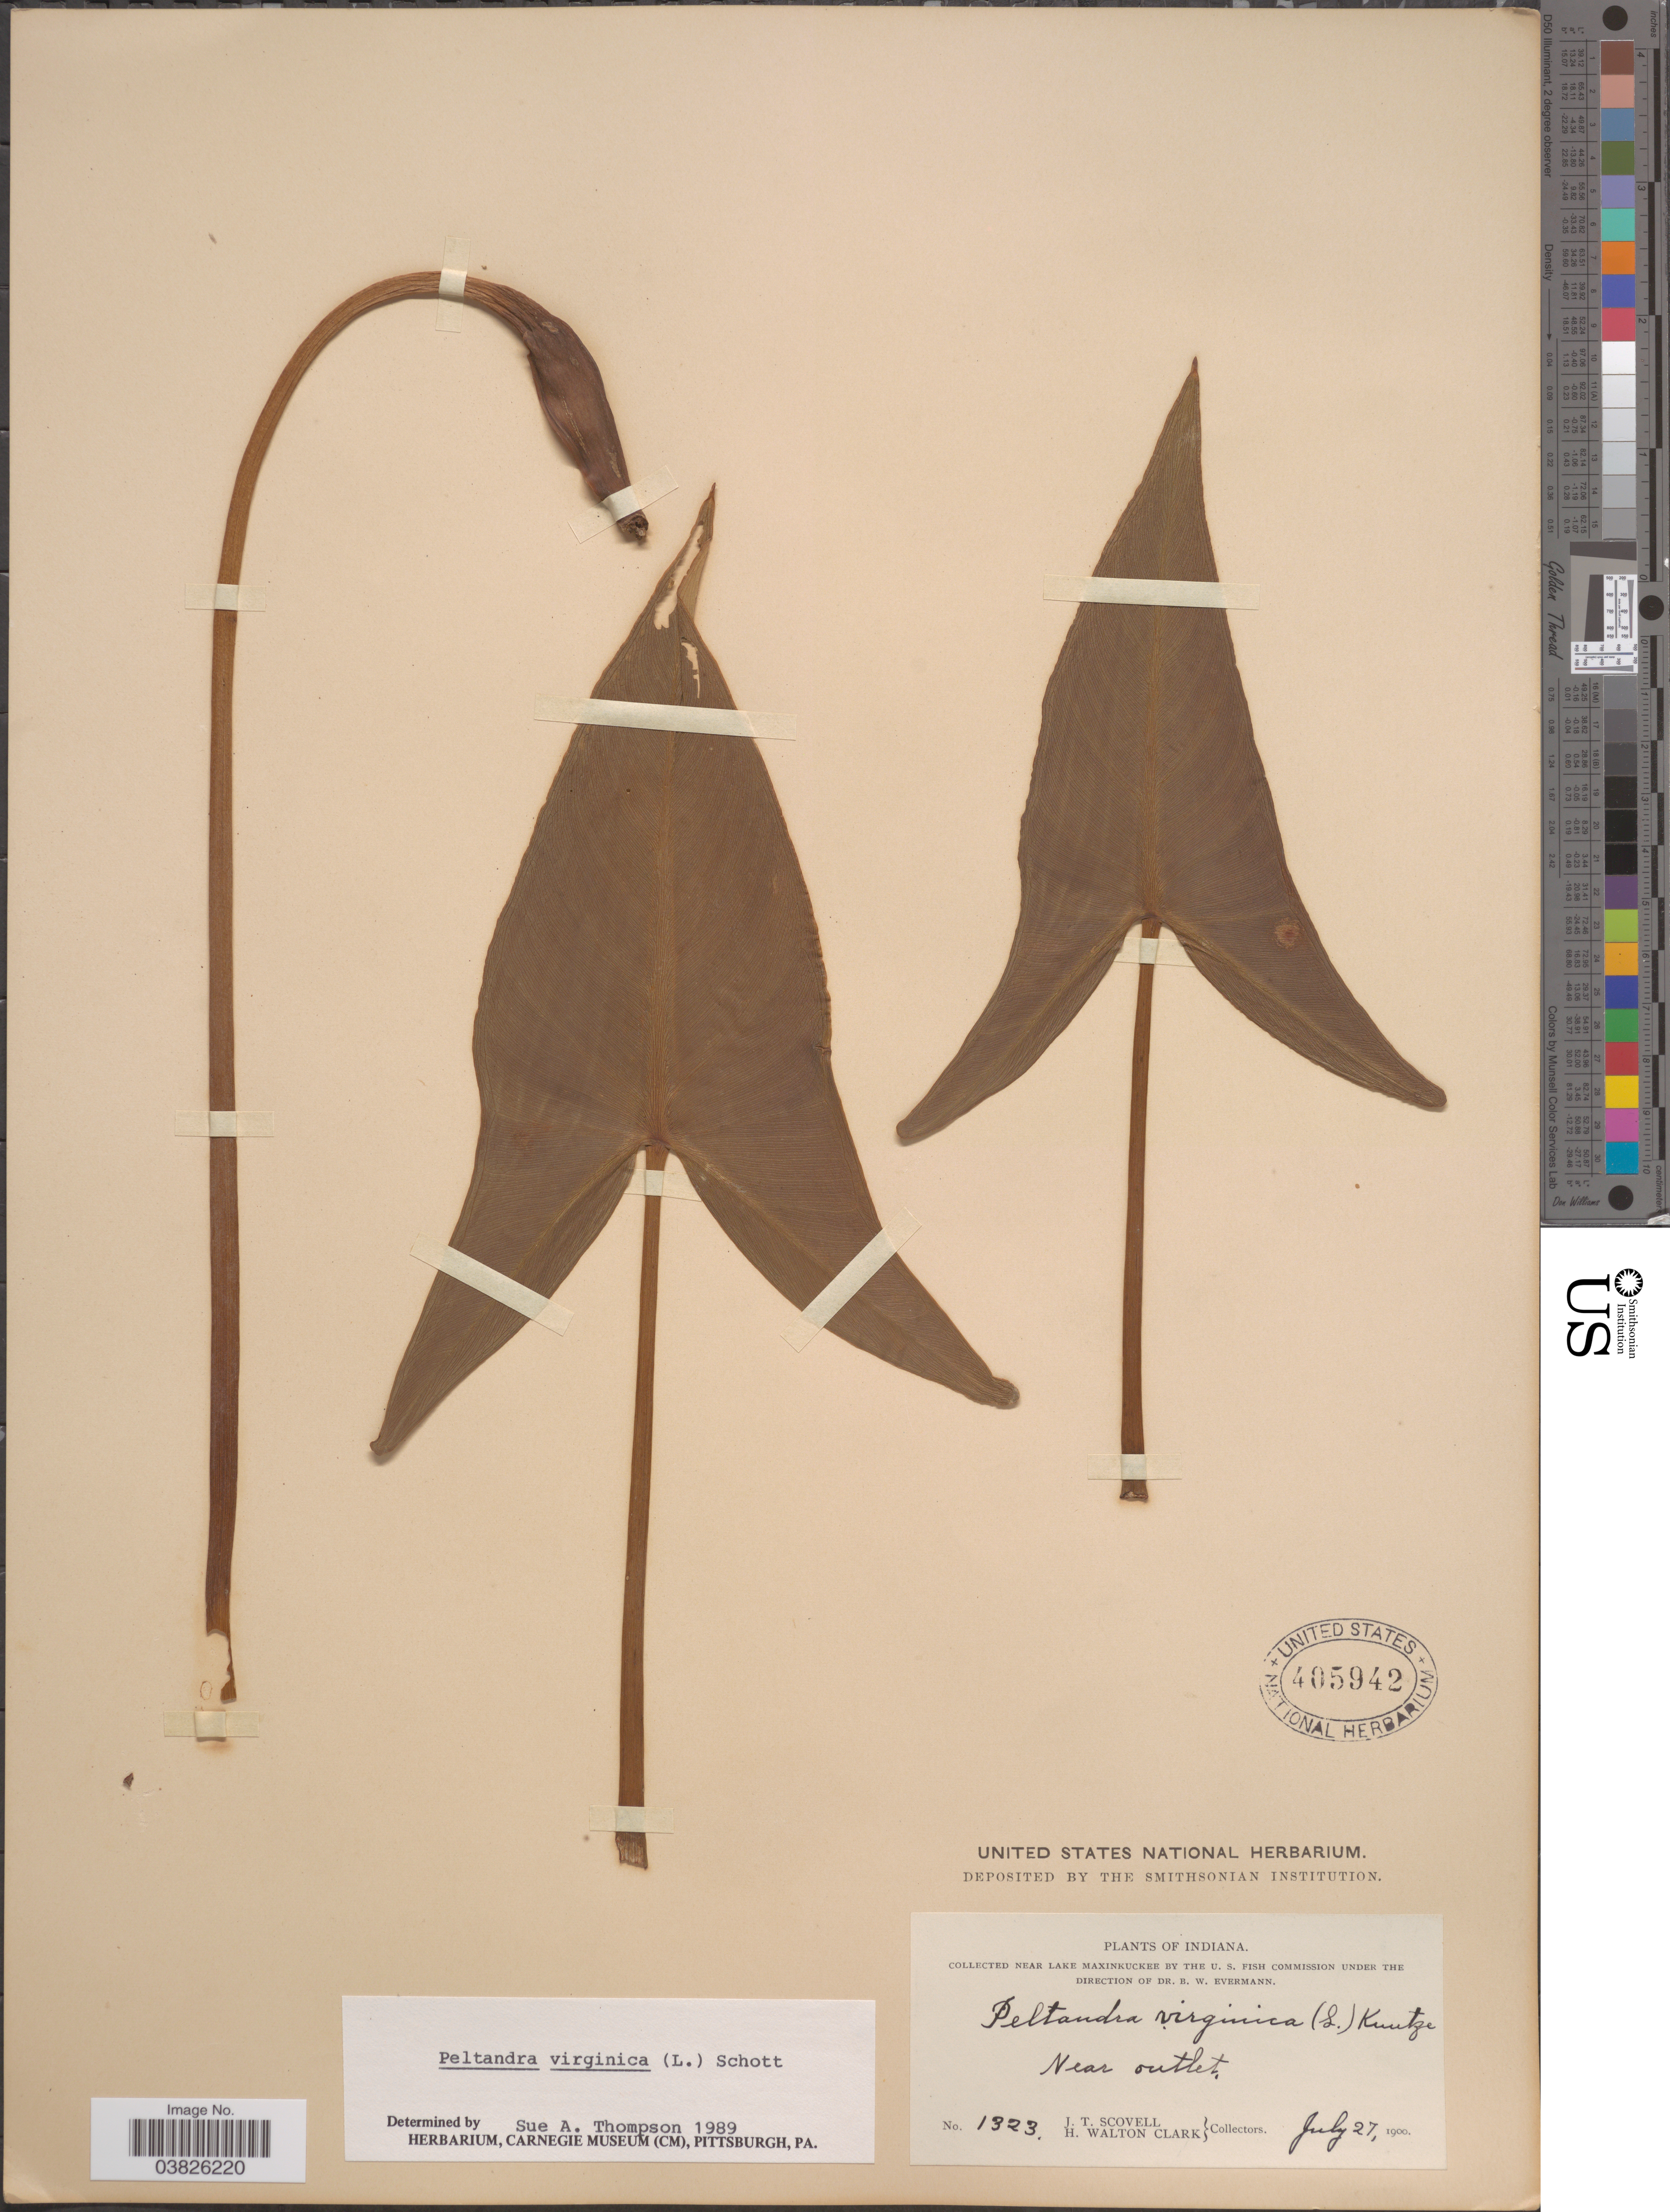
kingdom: Plantae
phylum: Tracheophyta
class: Liliopsida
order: Alismatales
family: Araceae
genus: Peltandra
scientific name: Peltandra virginica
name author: (L.) Schott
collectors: J. T. Scovell & H. W. Clark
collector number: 1323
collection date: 1900-07-27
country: United States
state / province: Indiana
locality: Near Lake Maxinkuckee. Near outlet.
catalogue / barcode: US 405942